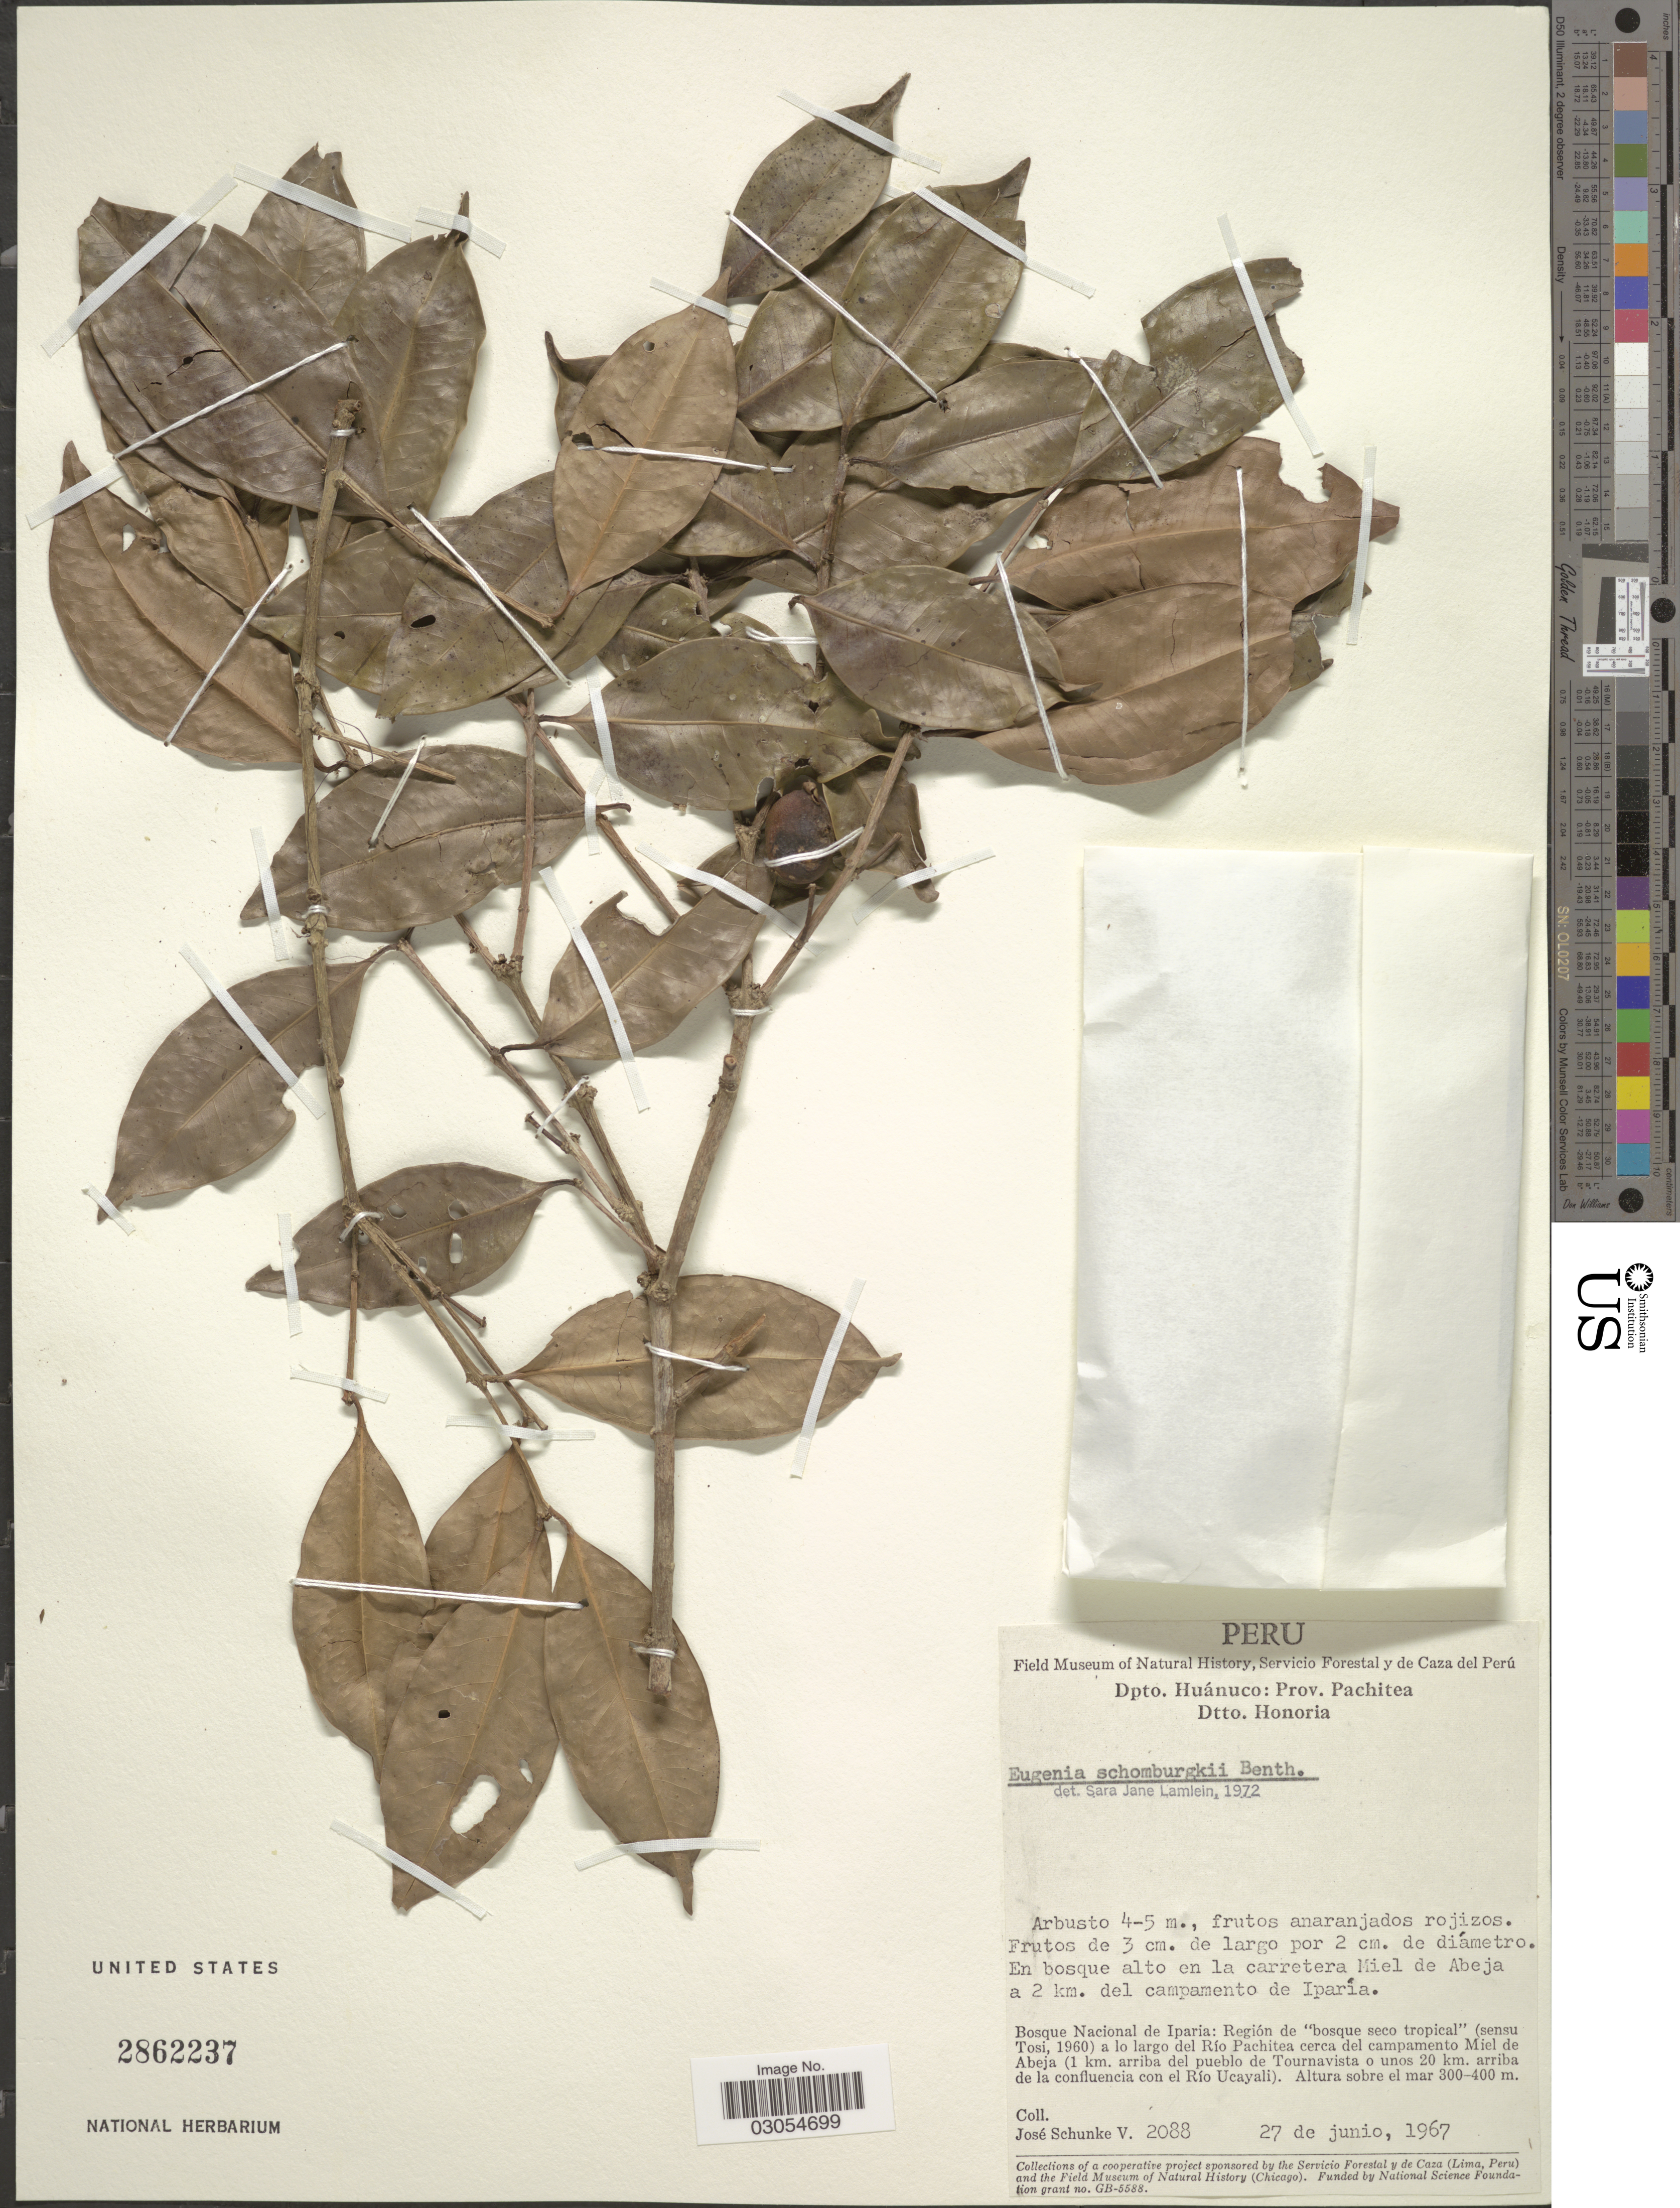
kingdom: Plantae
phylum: Tracheophyta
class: Magnoliopsida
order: Myrtales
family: Myrtaceae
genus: Eugenia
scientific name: Eugenia lambertiana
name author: DC.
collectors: J. Schunke Vigo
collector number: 2088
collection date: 1967-06-27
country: Peru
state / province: Huánuco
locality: Dpto. Huánuco: Prov. Pachitea. Dtto. Honoria. En bosque alto en la carretera Miel de Abeja a 2 km. del campamento de Iparía. Bosque Nacional de Iparia: Región de "bosque seco tropical" a lo largo del Río Pachitea cerca del campamento Miel de Abeja (1 km. arriba del pueblo de Tournavista o unos 20 km. arriba de la confluencia con el Río Ucayali).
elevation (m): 300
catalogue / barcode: US 2862237